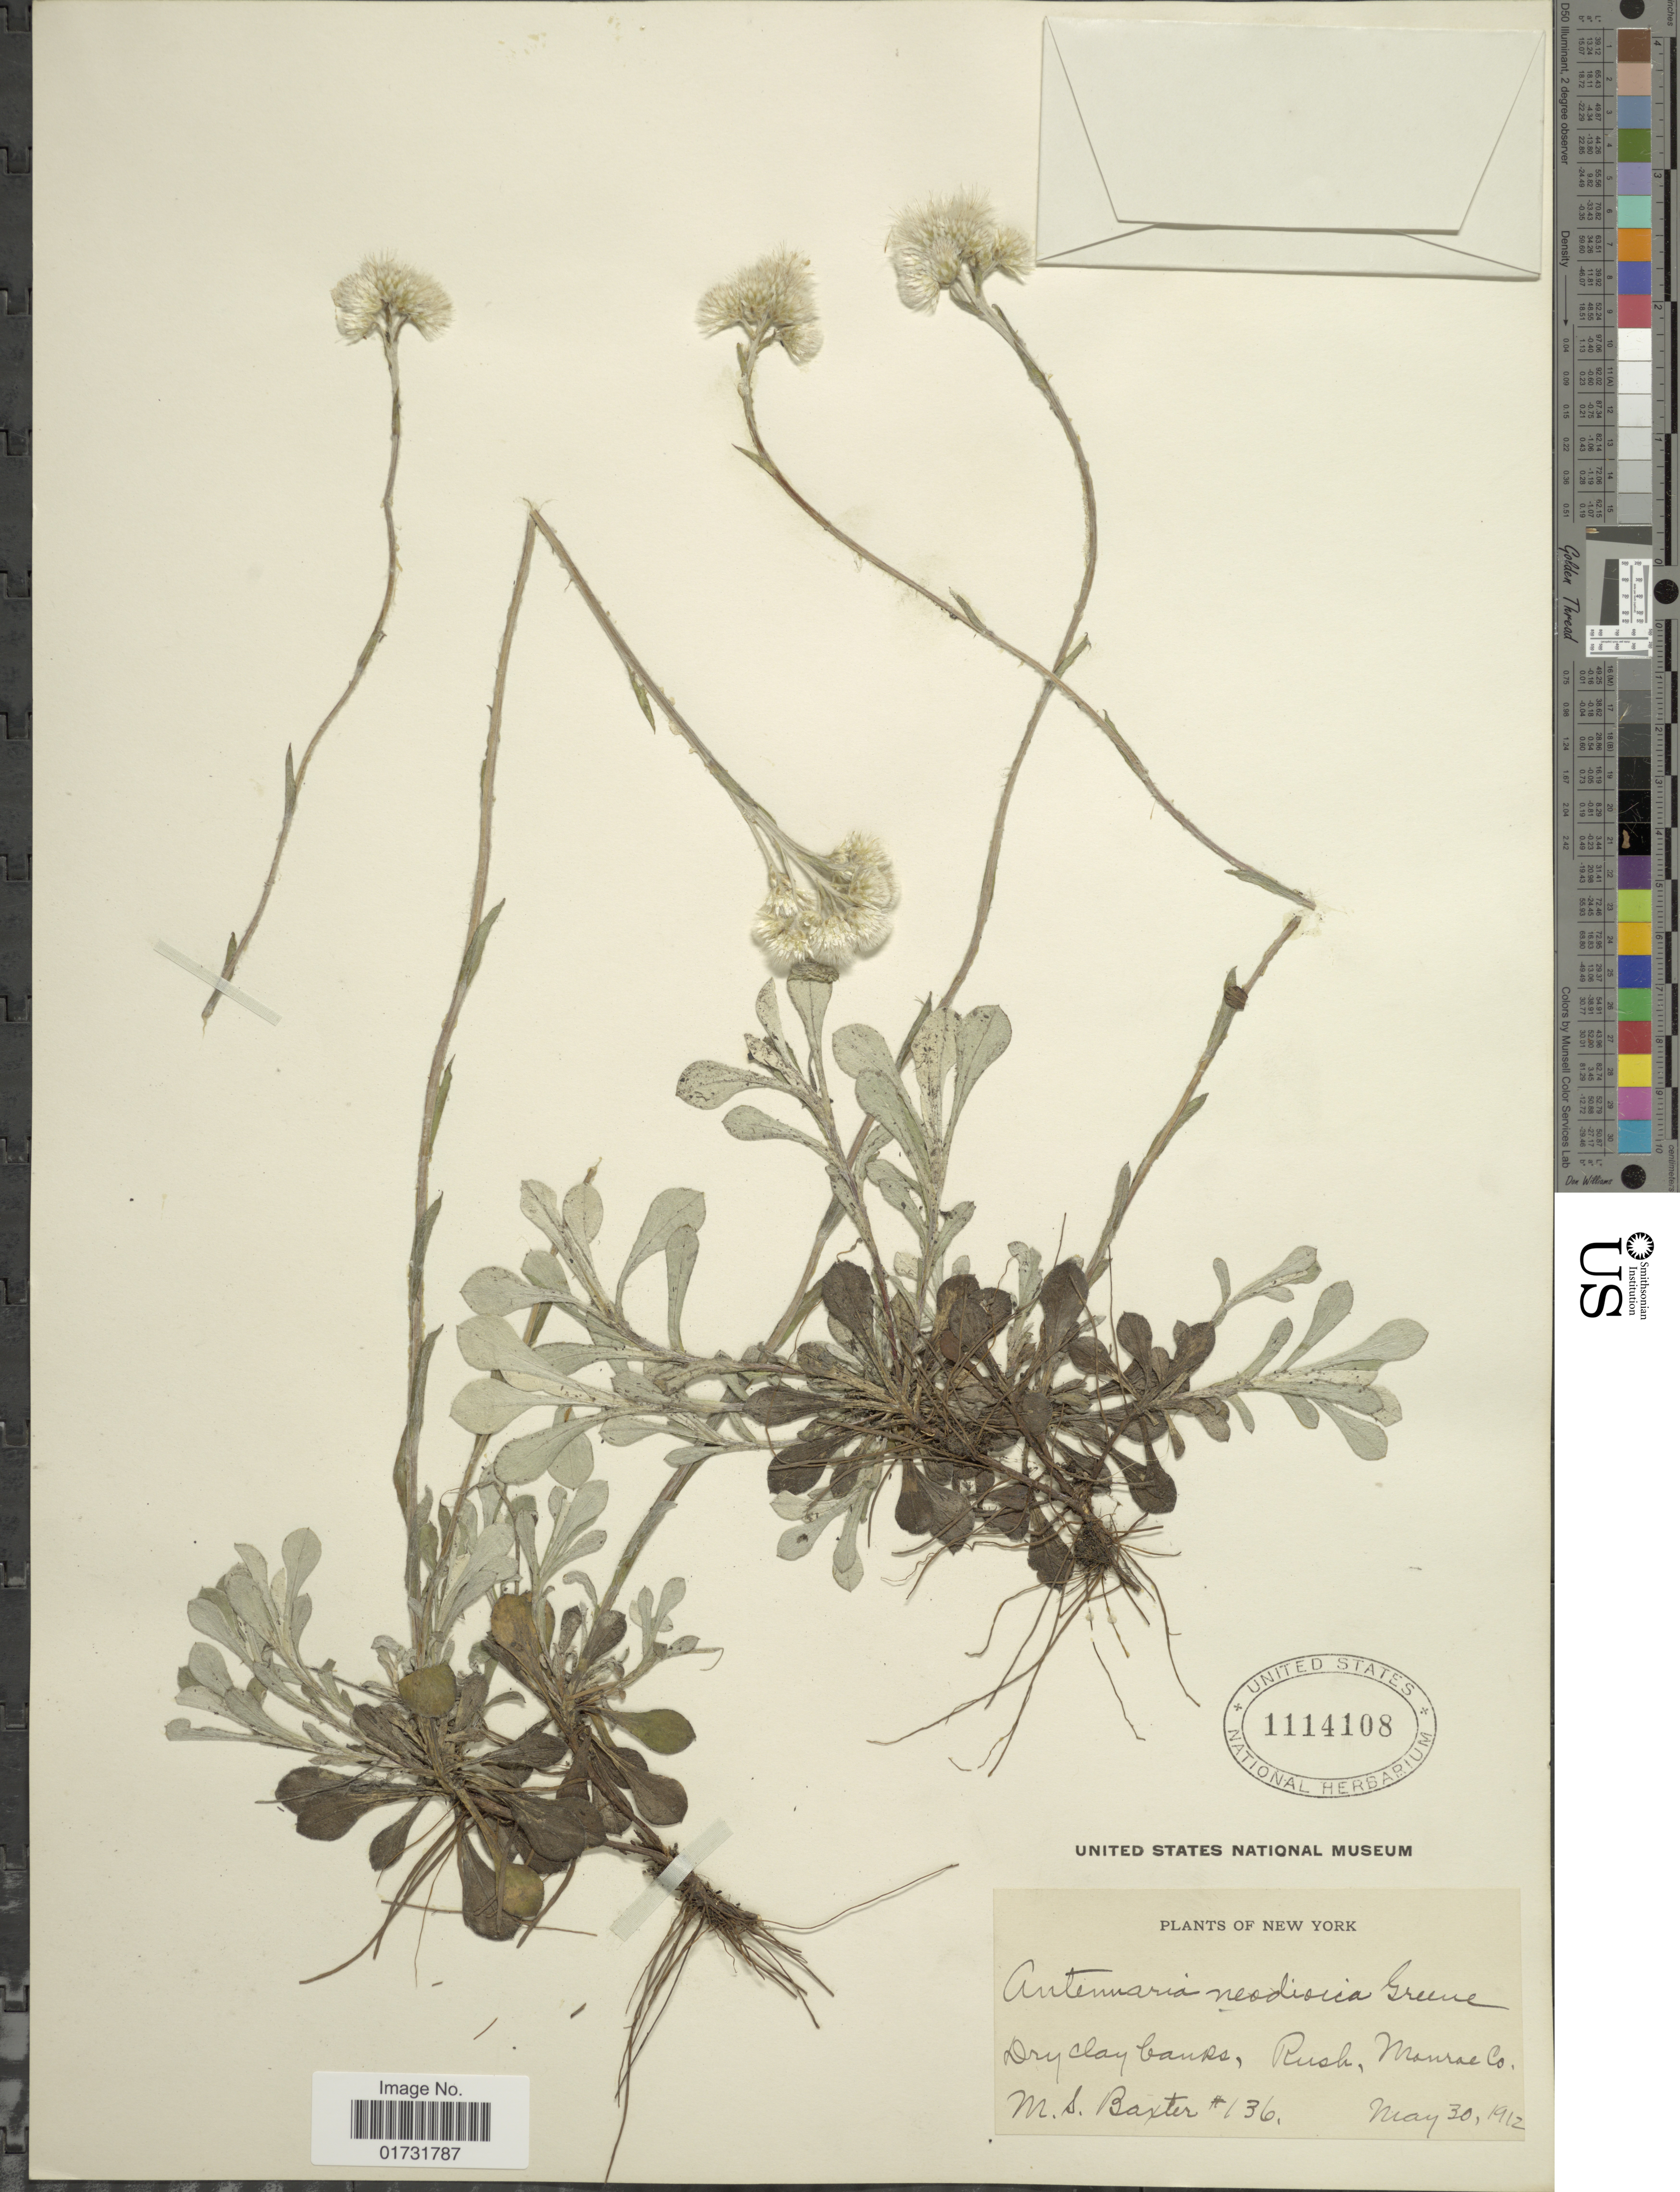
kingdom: Plantae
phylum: Tracheophyta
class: Magnoliopsida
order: Asterales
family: Asteraceae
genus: Antennaria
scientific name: Antennaria neodioica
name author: Greene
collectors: M. Baxter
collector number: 136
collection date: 1912-05-30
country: United States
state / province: New York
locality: Rush, Monroe Co.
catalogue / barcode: US 1114108